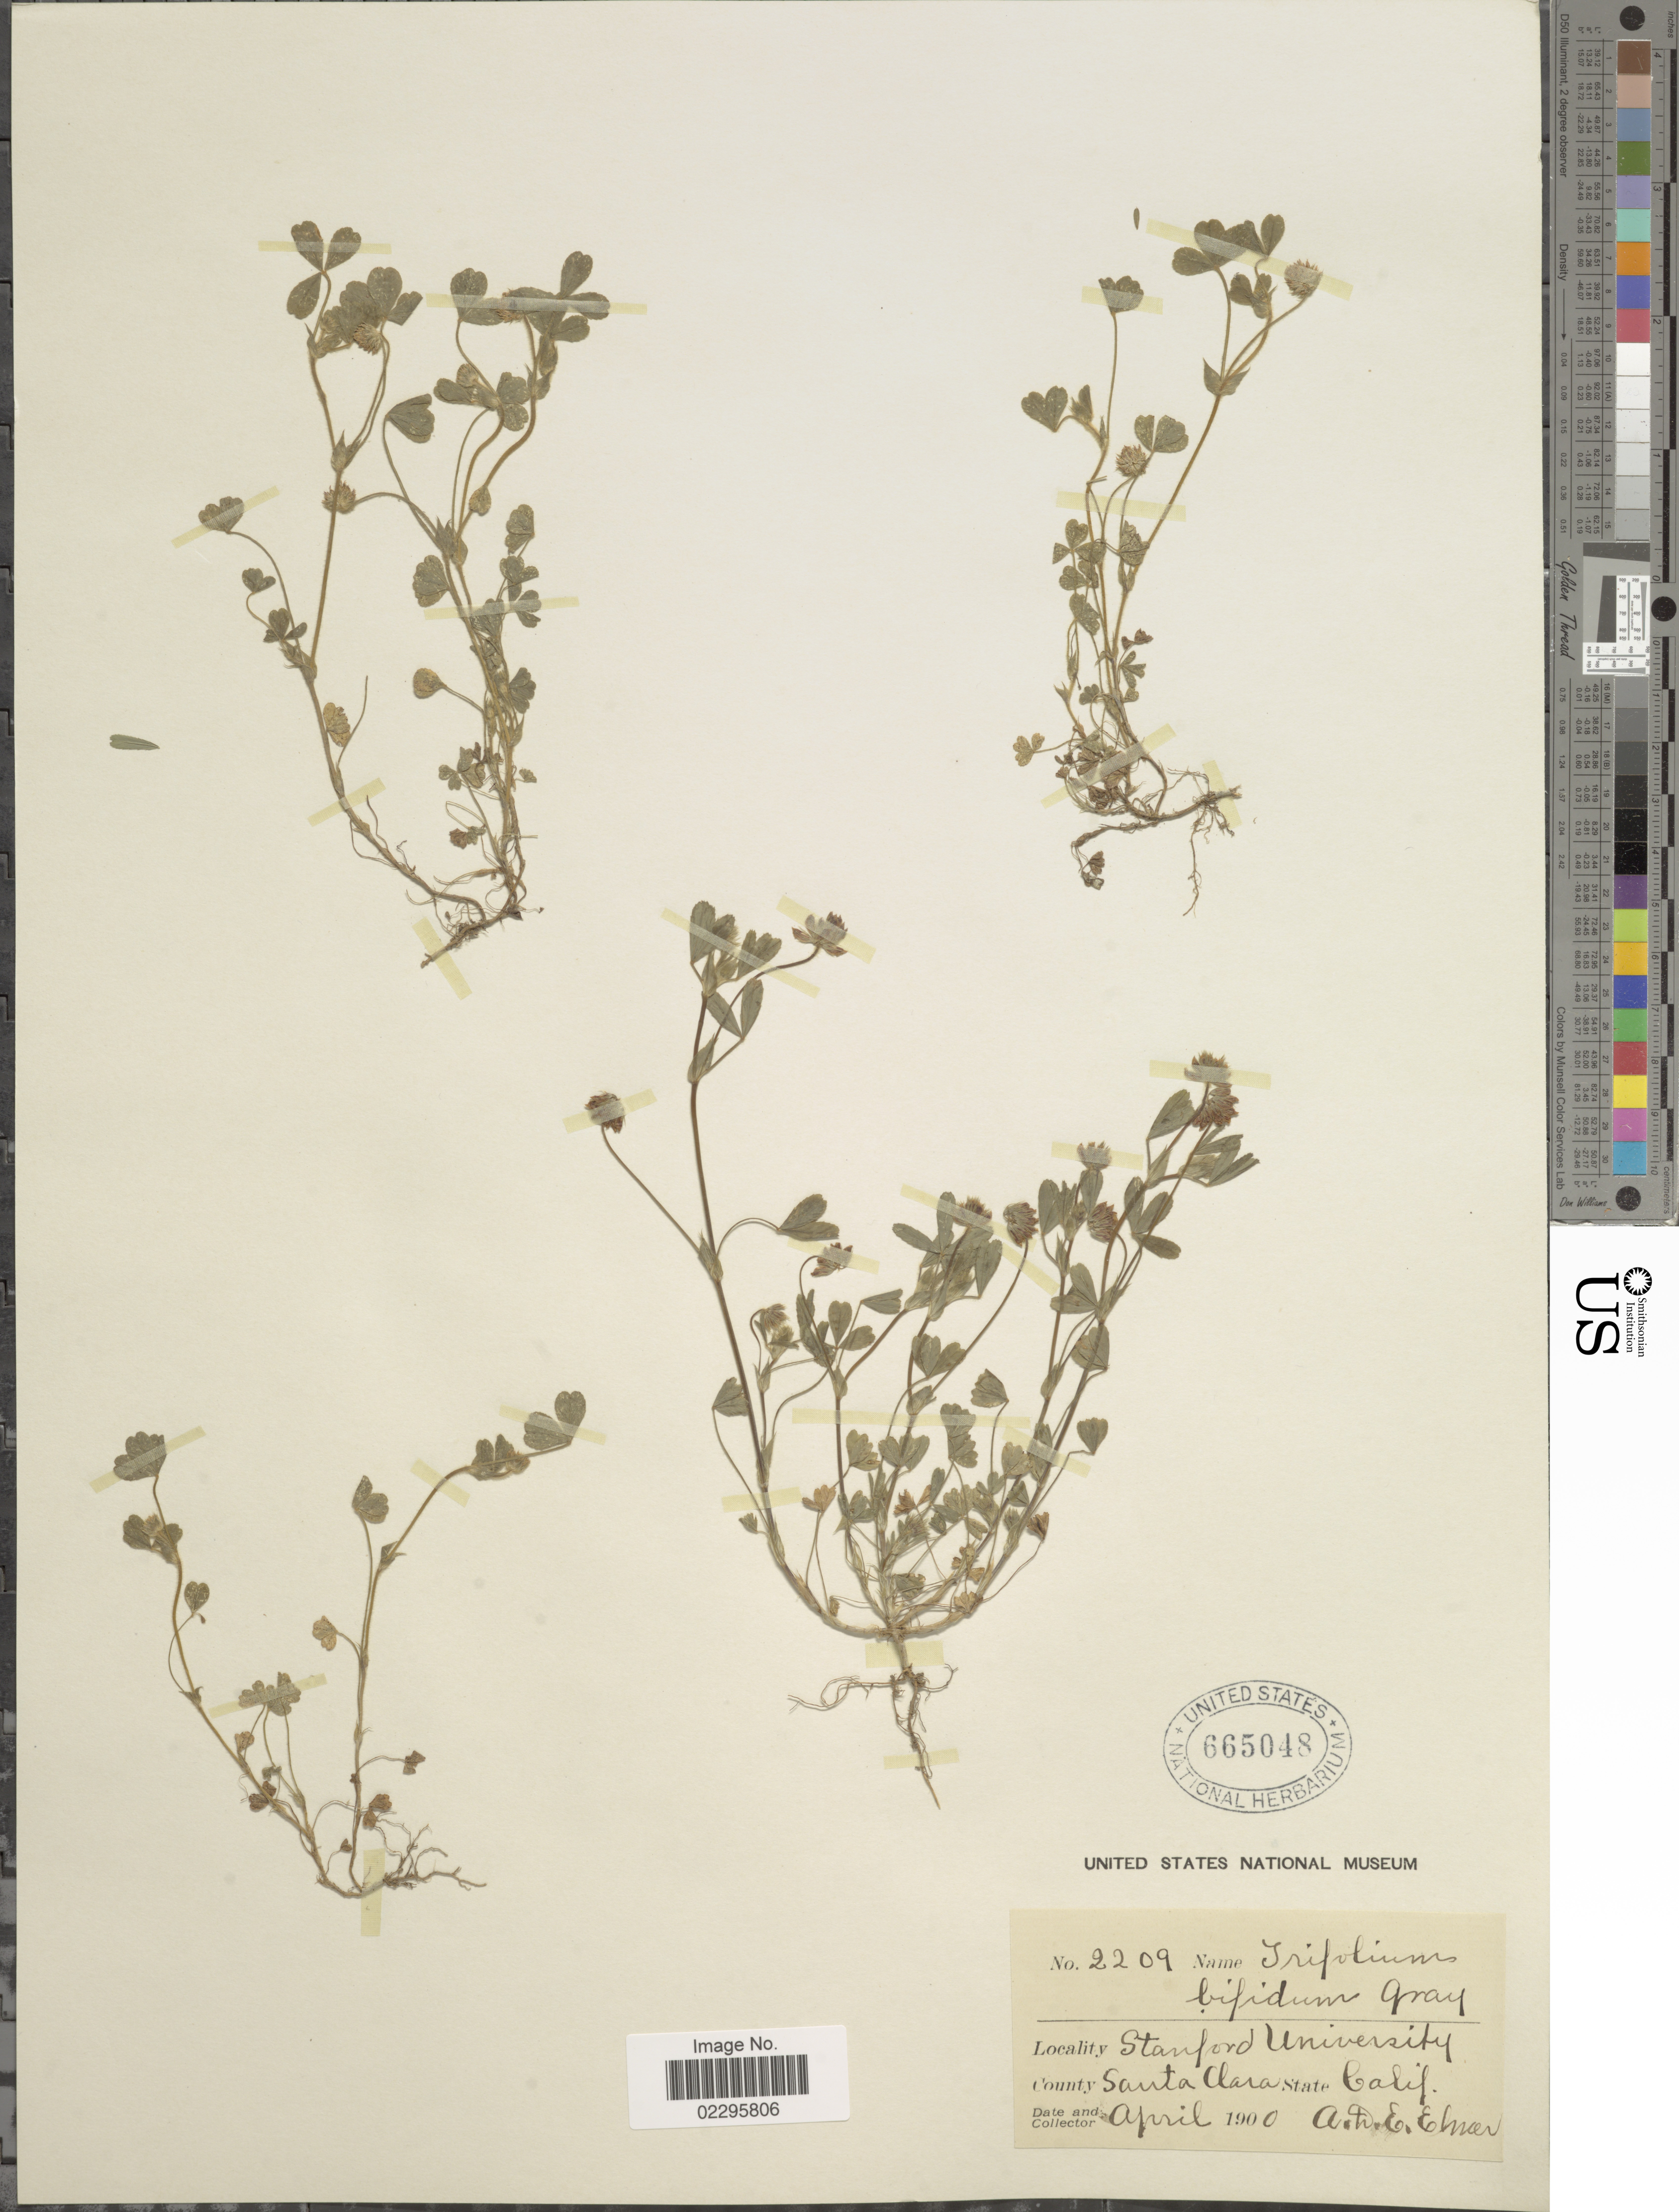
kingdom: Plantae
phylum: Tracheophyta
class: Magnoliopsida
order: Fabales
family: Fabaceae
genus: Trifolium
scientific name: Trifolium bifidum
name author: A. Gray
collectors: A. D. E. Elmer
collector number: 2209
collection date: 1900-04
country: United States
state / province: California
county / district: Santa Clara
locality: Stanford University, County Santa Clara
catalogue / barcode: US 665048